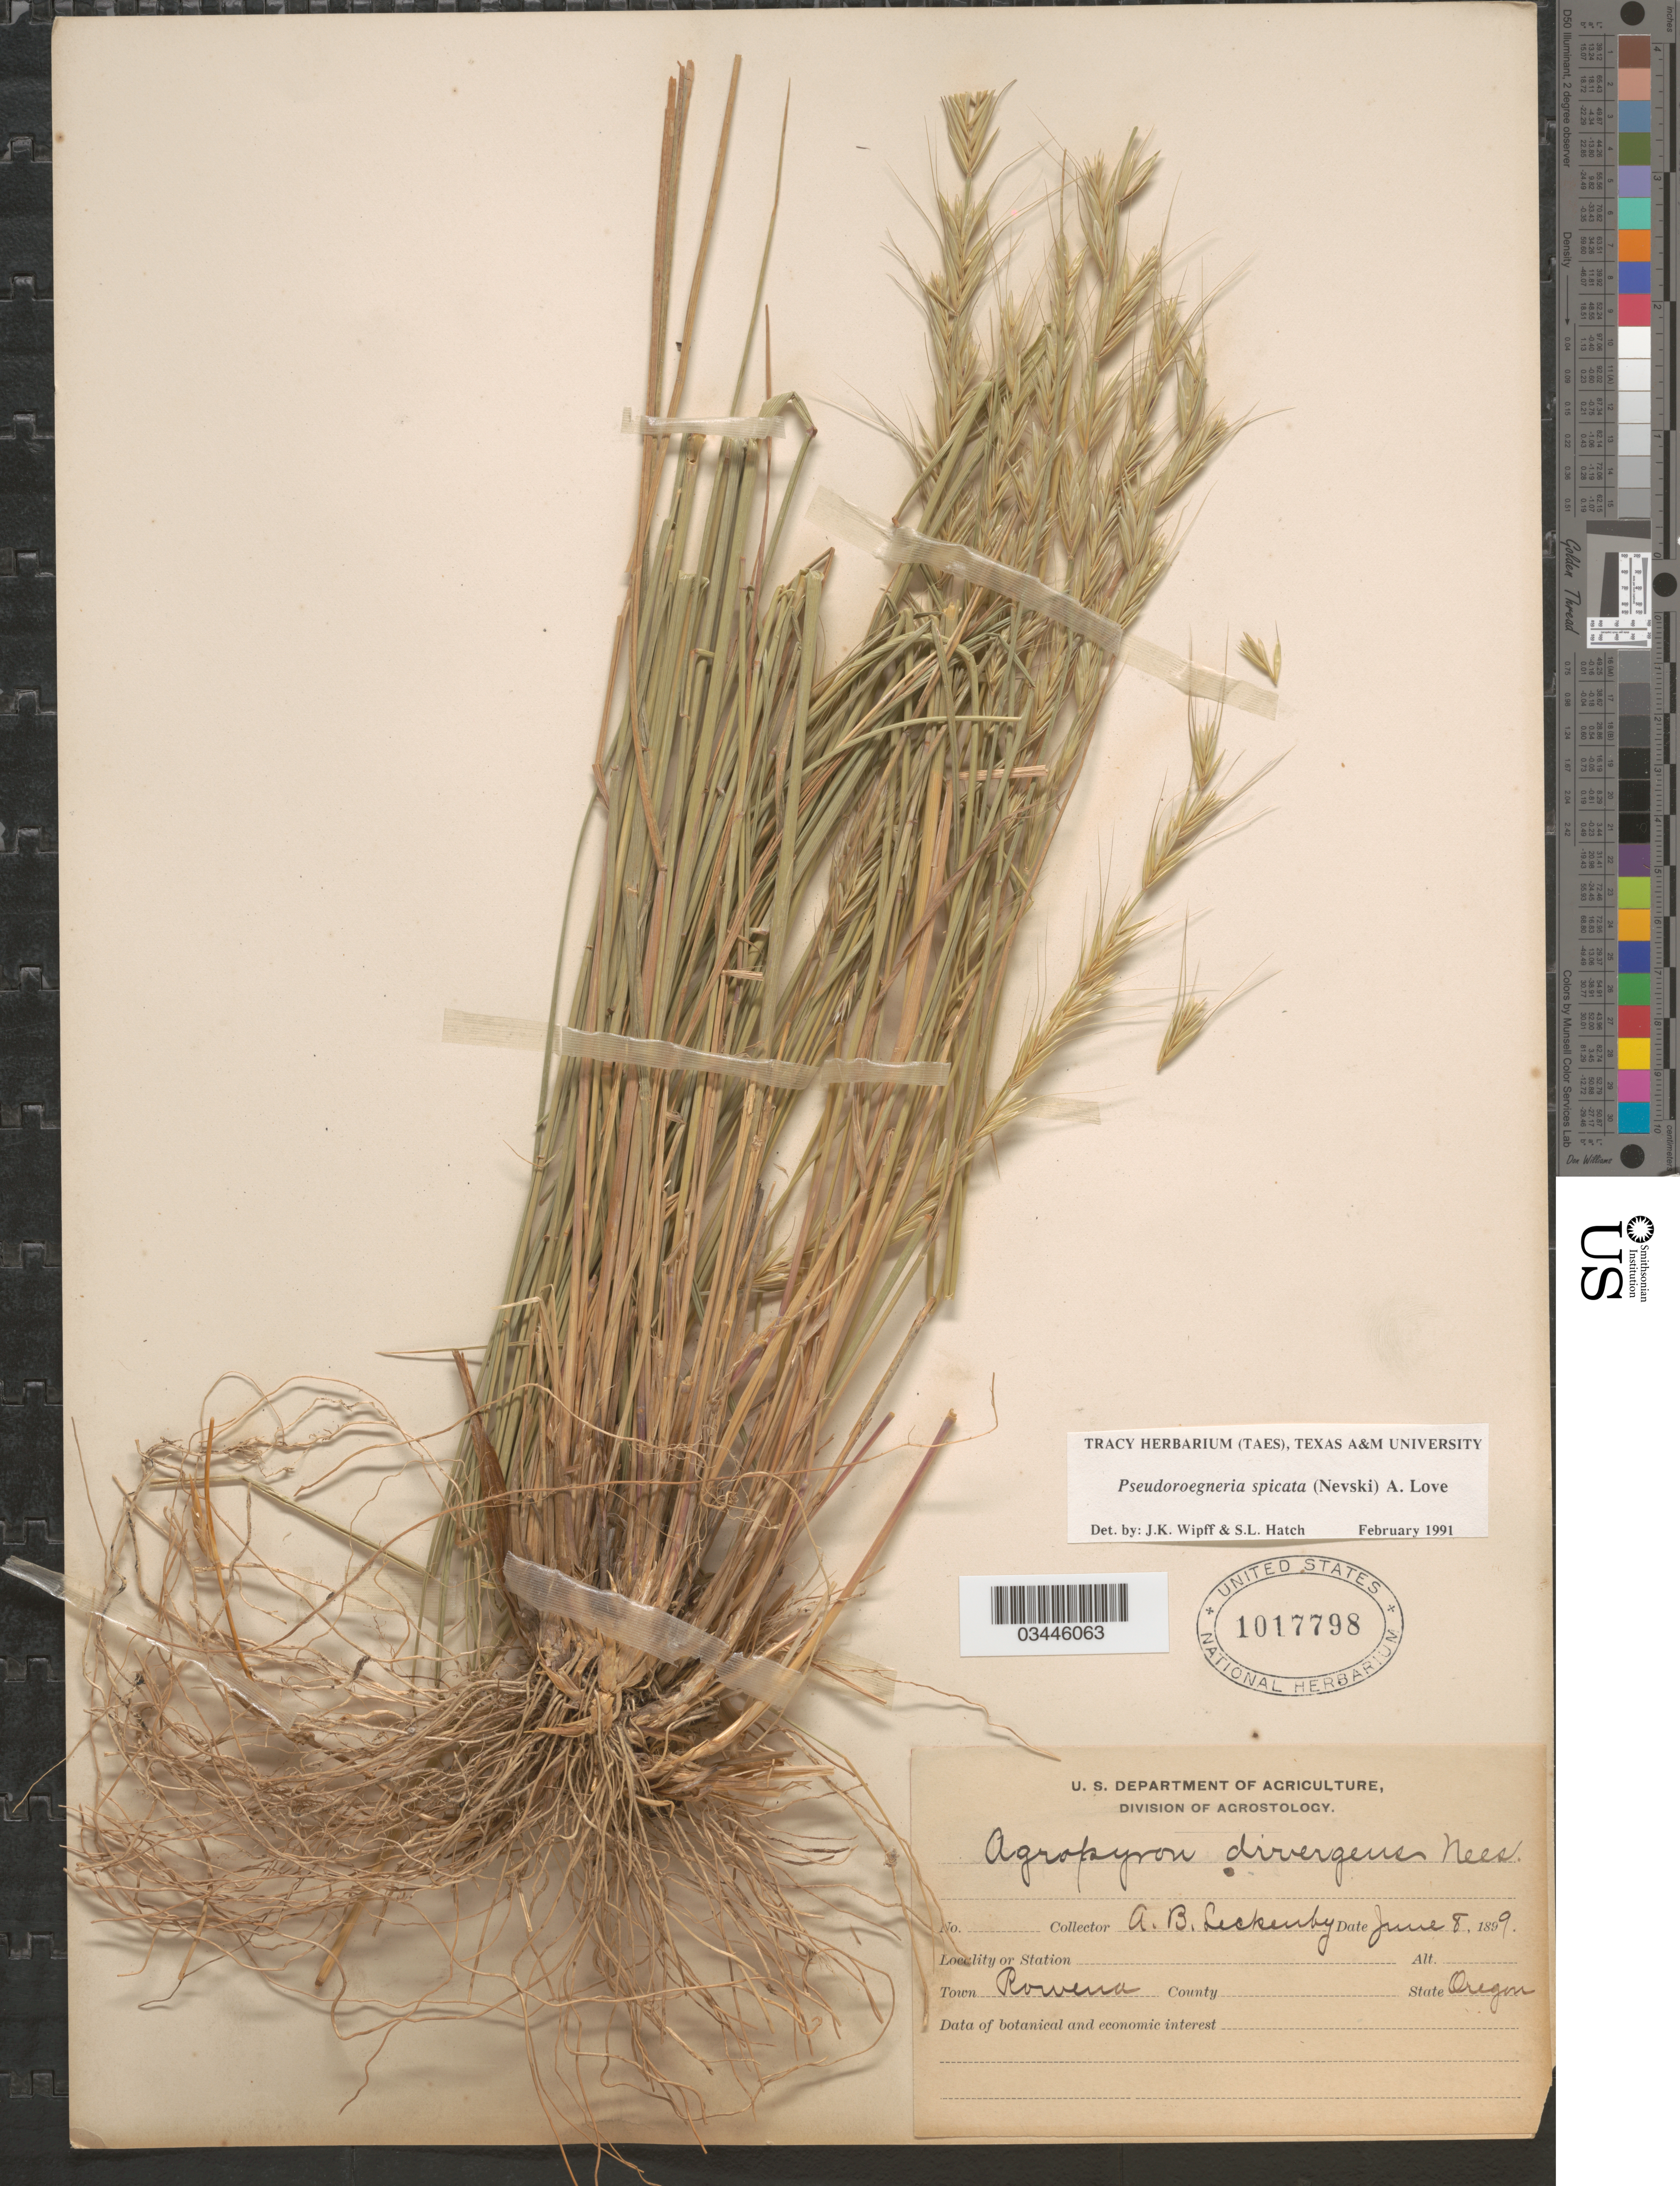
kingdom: Plantae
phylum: Tracheophyta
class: Liliopsida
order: Poales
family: Poaceae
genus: Pseudoroegneria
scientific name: Pseudoroegneria spicata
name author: (Pursh) Á. Löve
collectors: A. Leckenby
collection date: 1899-06-08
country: United States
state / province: Oregon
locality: Town Rowena.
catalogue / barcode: US 1017798